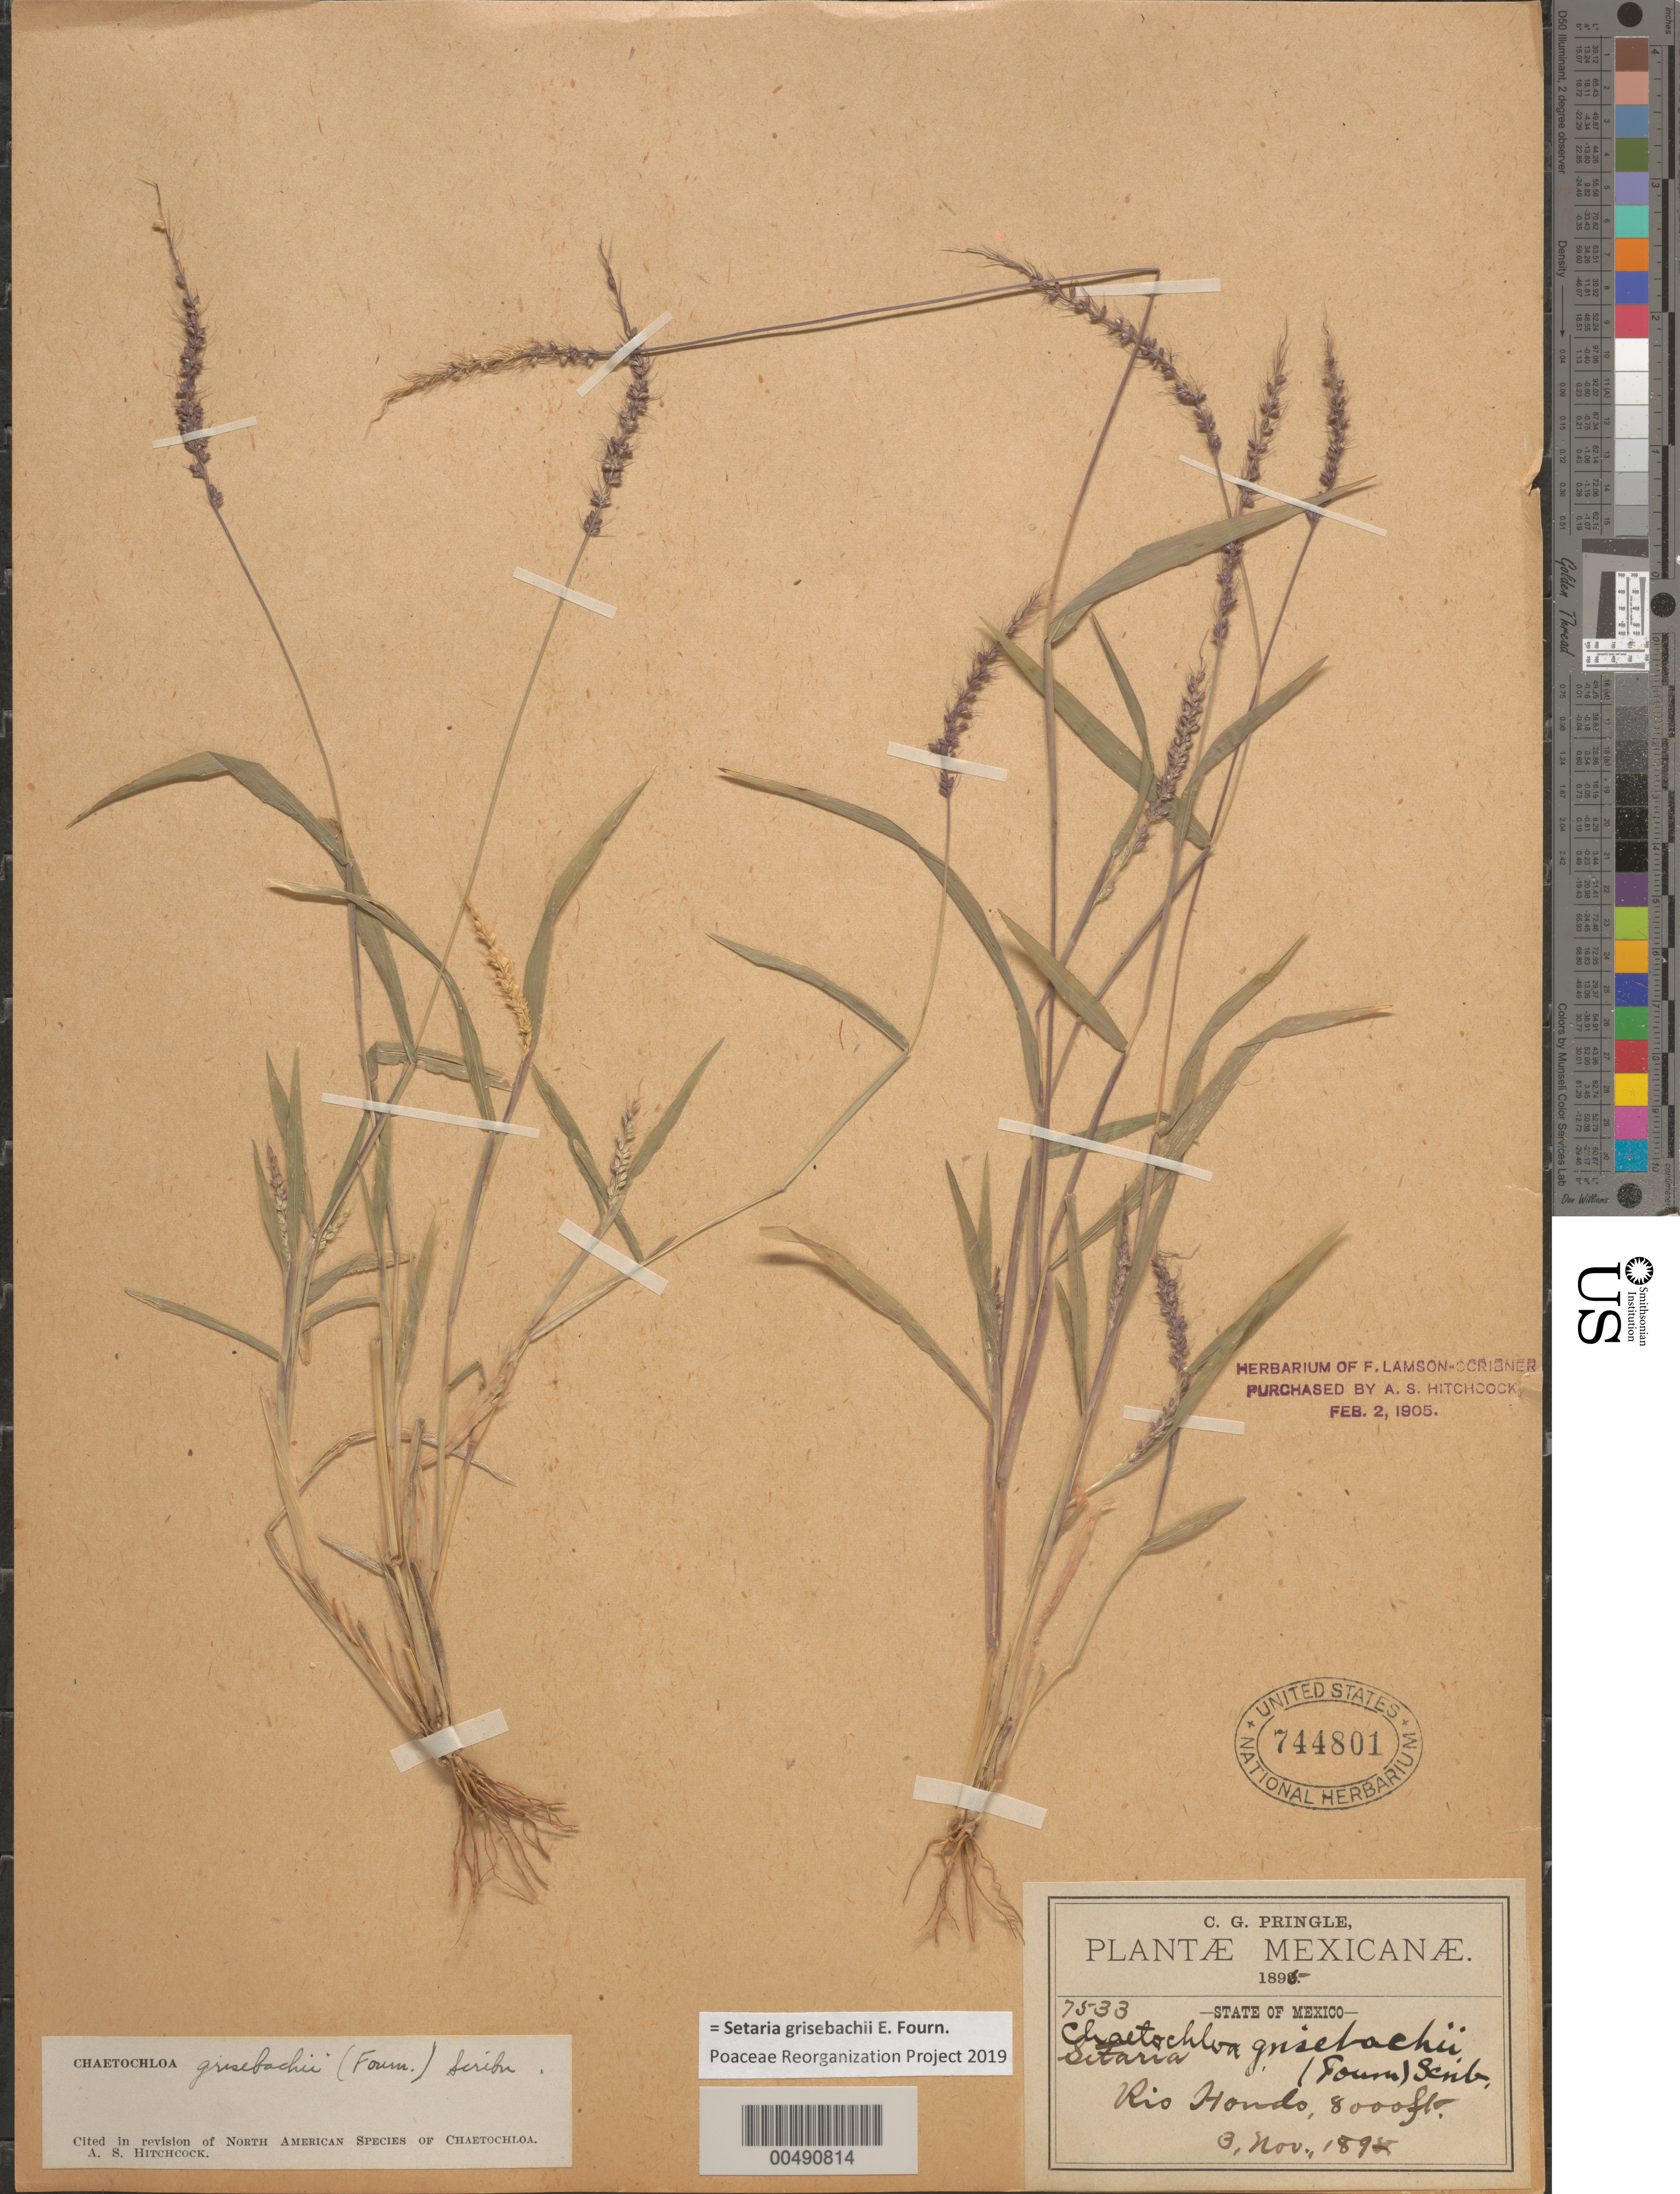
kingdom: Plantae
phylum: Tracheophyta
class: Liliopsida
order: Poales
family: Poaceae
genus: Setaria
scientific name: Setaria grisebachii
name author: E. Fourn.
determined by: Poaceae Reorganization Project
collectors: C. G. Pringle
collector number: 7533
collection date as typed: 3 Nov 1892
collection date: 1892-11-03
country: Mexico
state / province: México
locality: Rio Hondo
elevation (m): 2438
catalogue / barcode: US 744801